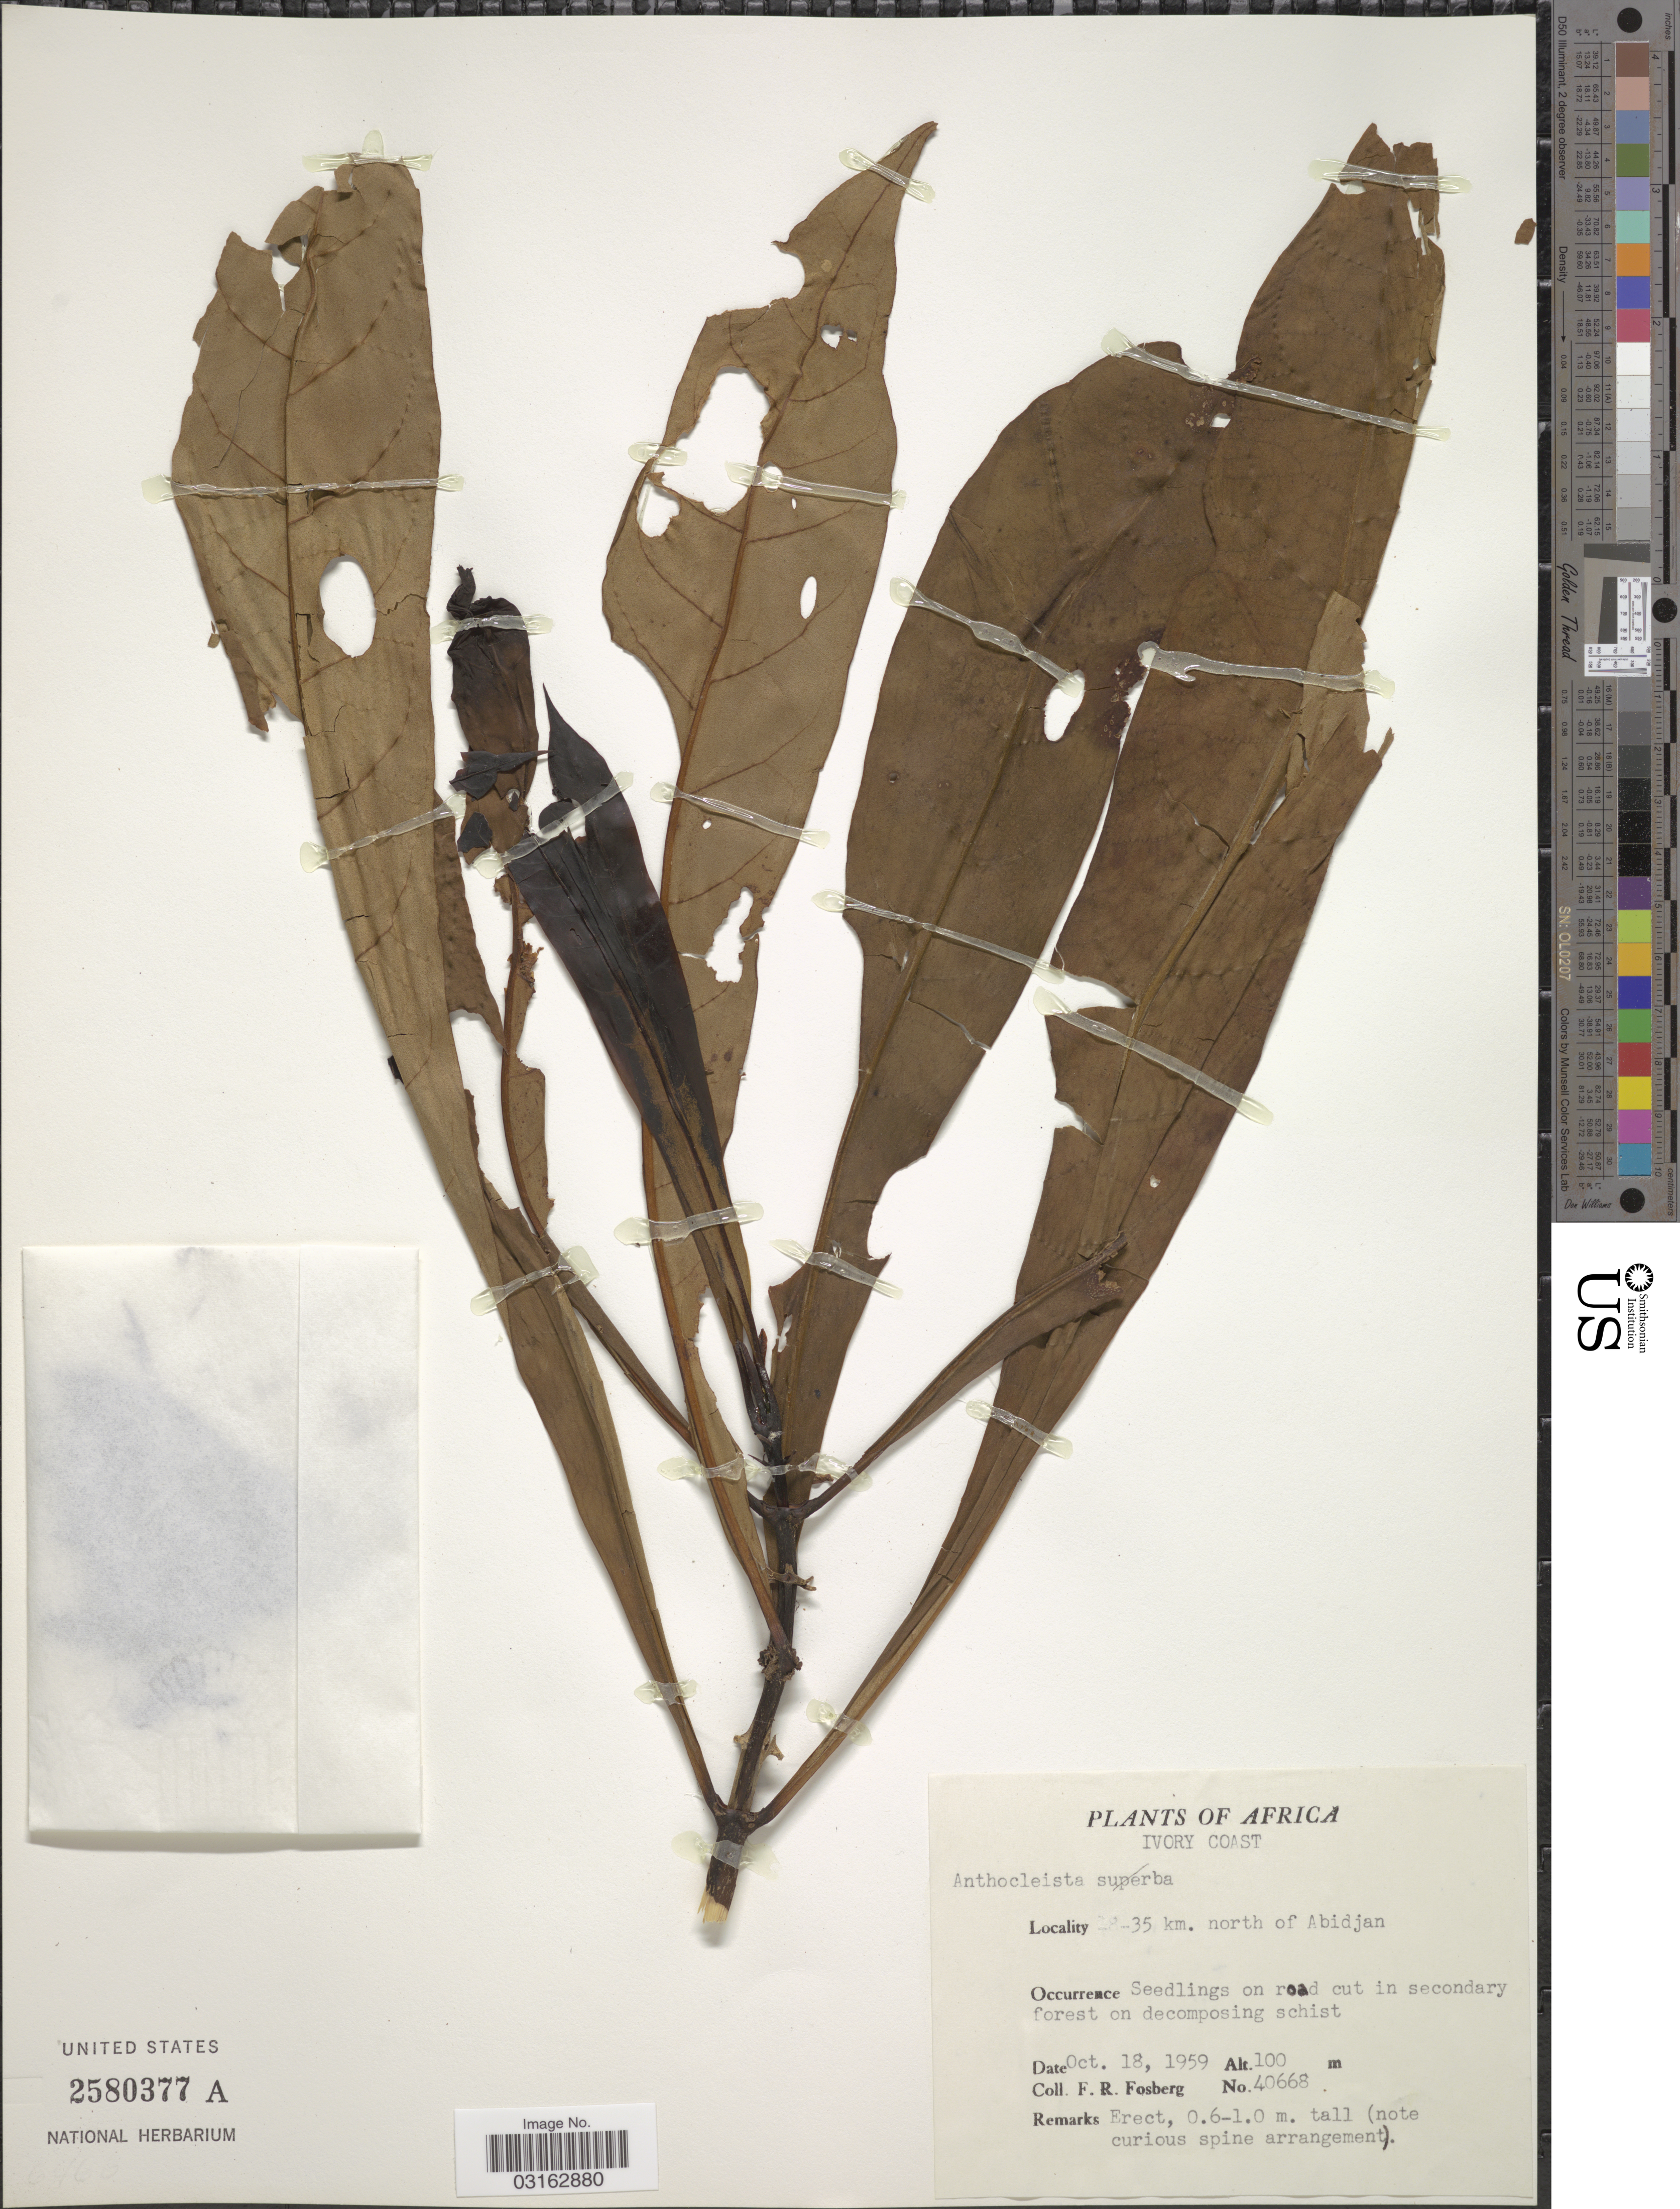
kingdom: Plantae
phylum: Tracheophyta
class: Magnoliopsida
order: Gentianales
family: Gentianaceae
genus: Anthocleista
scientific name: Anthocleista sp.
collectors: F. R. Fosberg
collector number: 40668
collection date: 1959-10-18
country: Ivory Coast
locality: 35 km. north of Abidjan.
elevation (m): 100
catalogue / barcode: US 2580377A